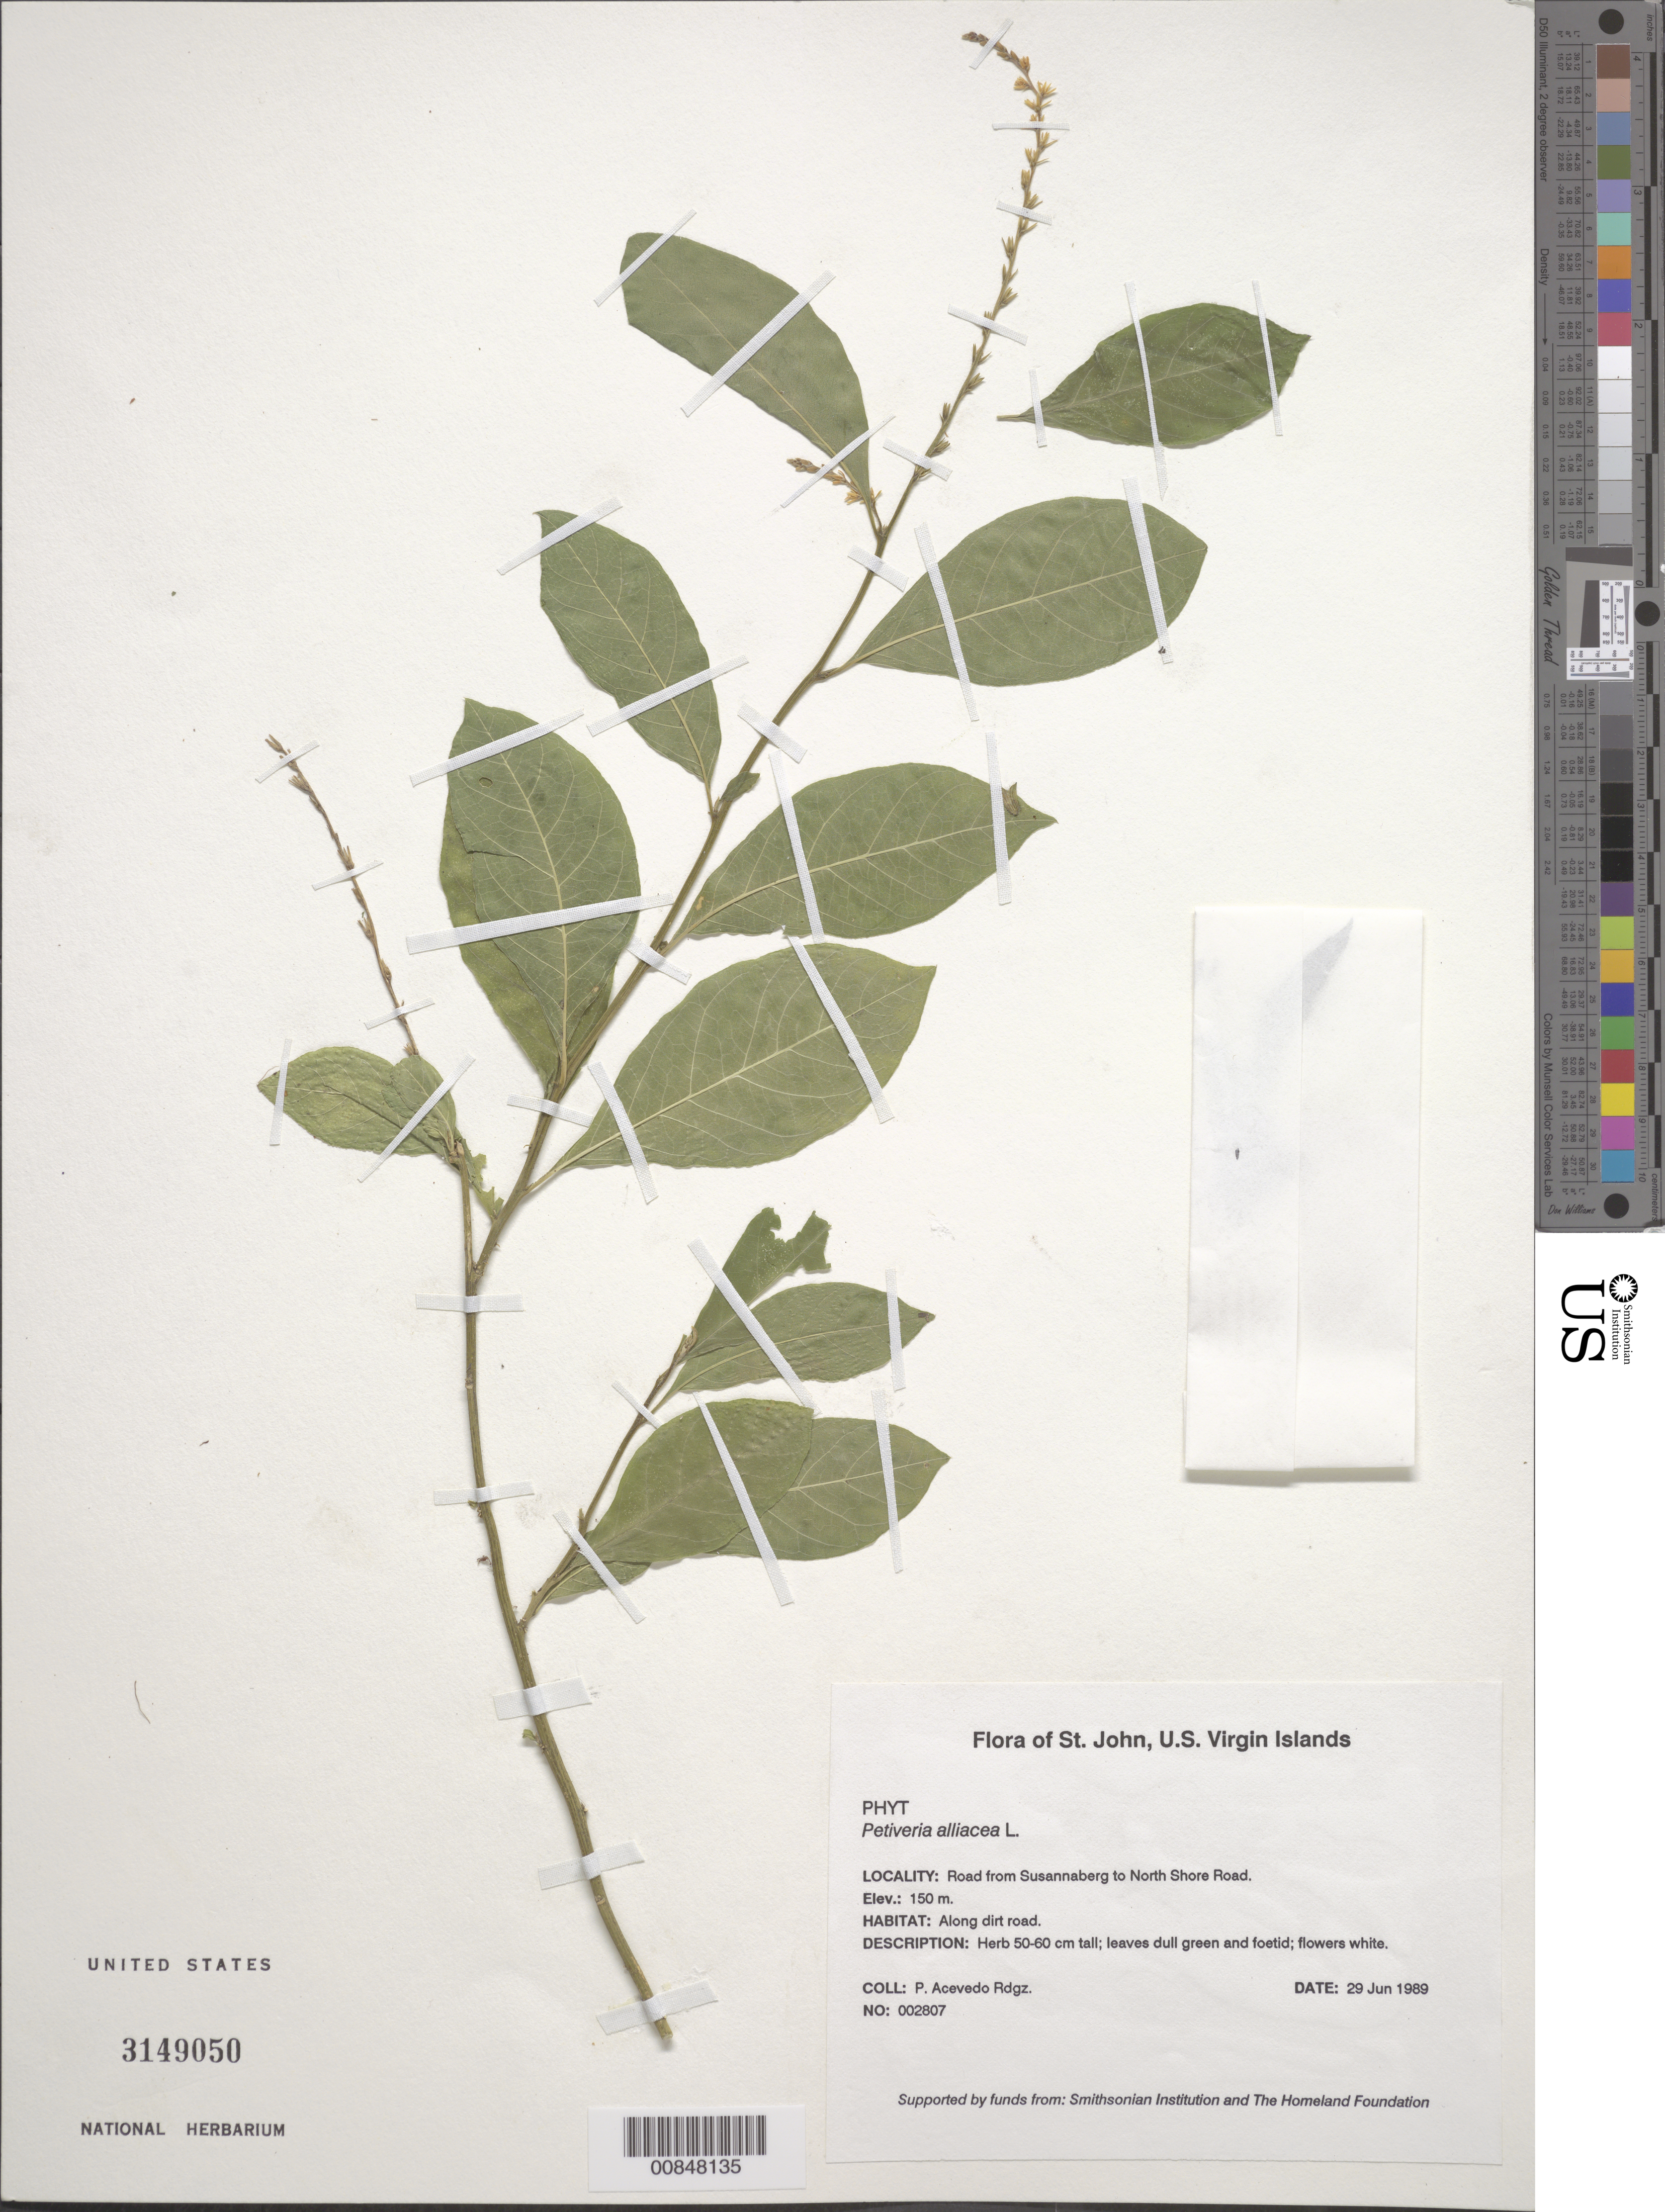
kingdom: Plantae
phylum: Tracheophyta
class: Magnoliopsida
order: Caryophyllales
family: Phytolaccaceae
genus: Petiveria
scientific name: Petiveria alliacea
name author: L.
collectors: P. Acevedo-Rodr.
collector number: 2807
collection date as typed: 29 Jun 1989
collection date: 1989-06-29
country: U.S. Virgin Islands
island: St. John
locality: Road from Susannaberg to North Shore Road.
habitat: Along dirt road.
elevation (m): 150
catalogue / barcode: US 3149050